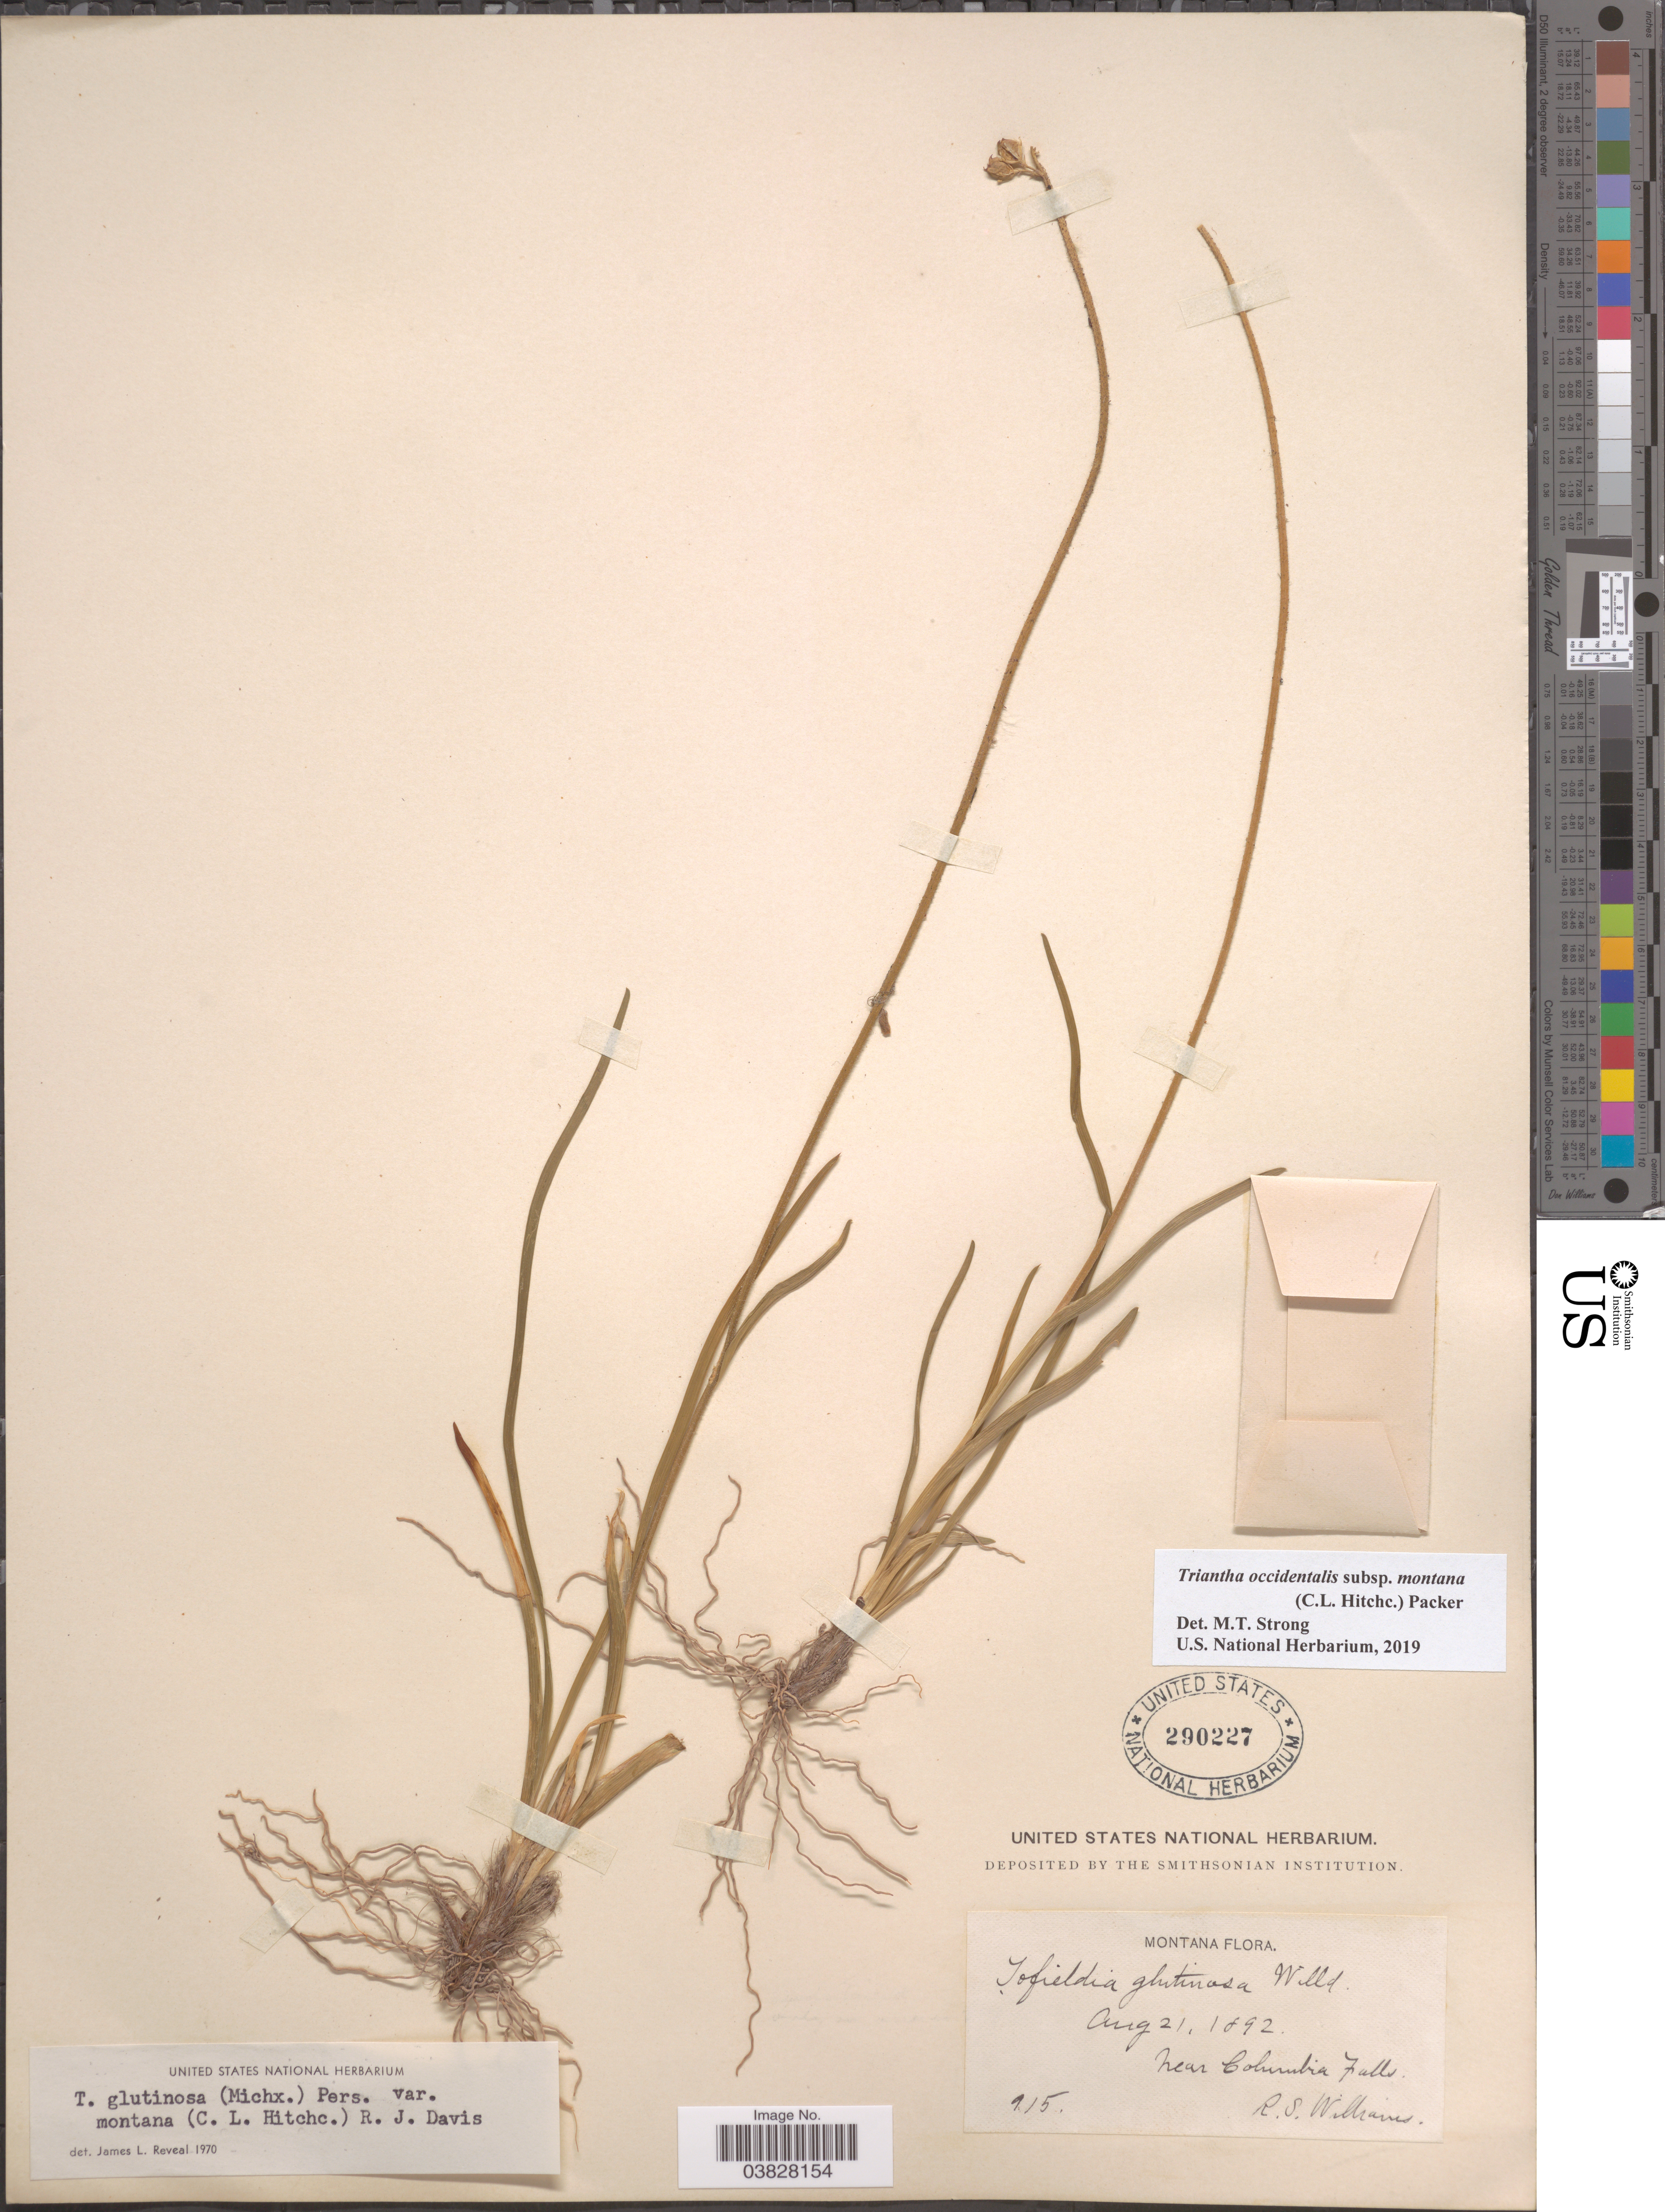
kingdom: Plantae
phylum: Tracheophyta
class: Liliopsida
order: Alismatales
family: Tofieldiaceae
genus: Triantha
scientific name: Triantha occidentalis subsp. montana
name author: (C.L. Hitchc.) Packer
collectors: R. S. Williams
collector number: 115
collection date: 1892-08-21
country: United States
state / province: Montana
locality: Near Columbia Falls.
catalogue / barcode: US 290227